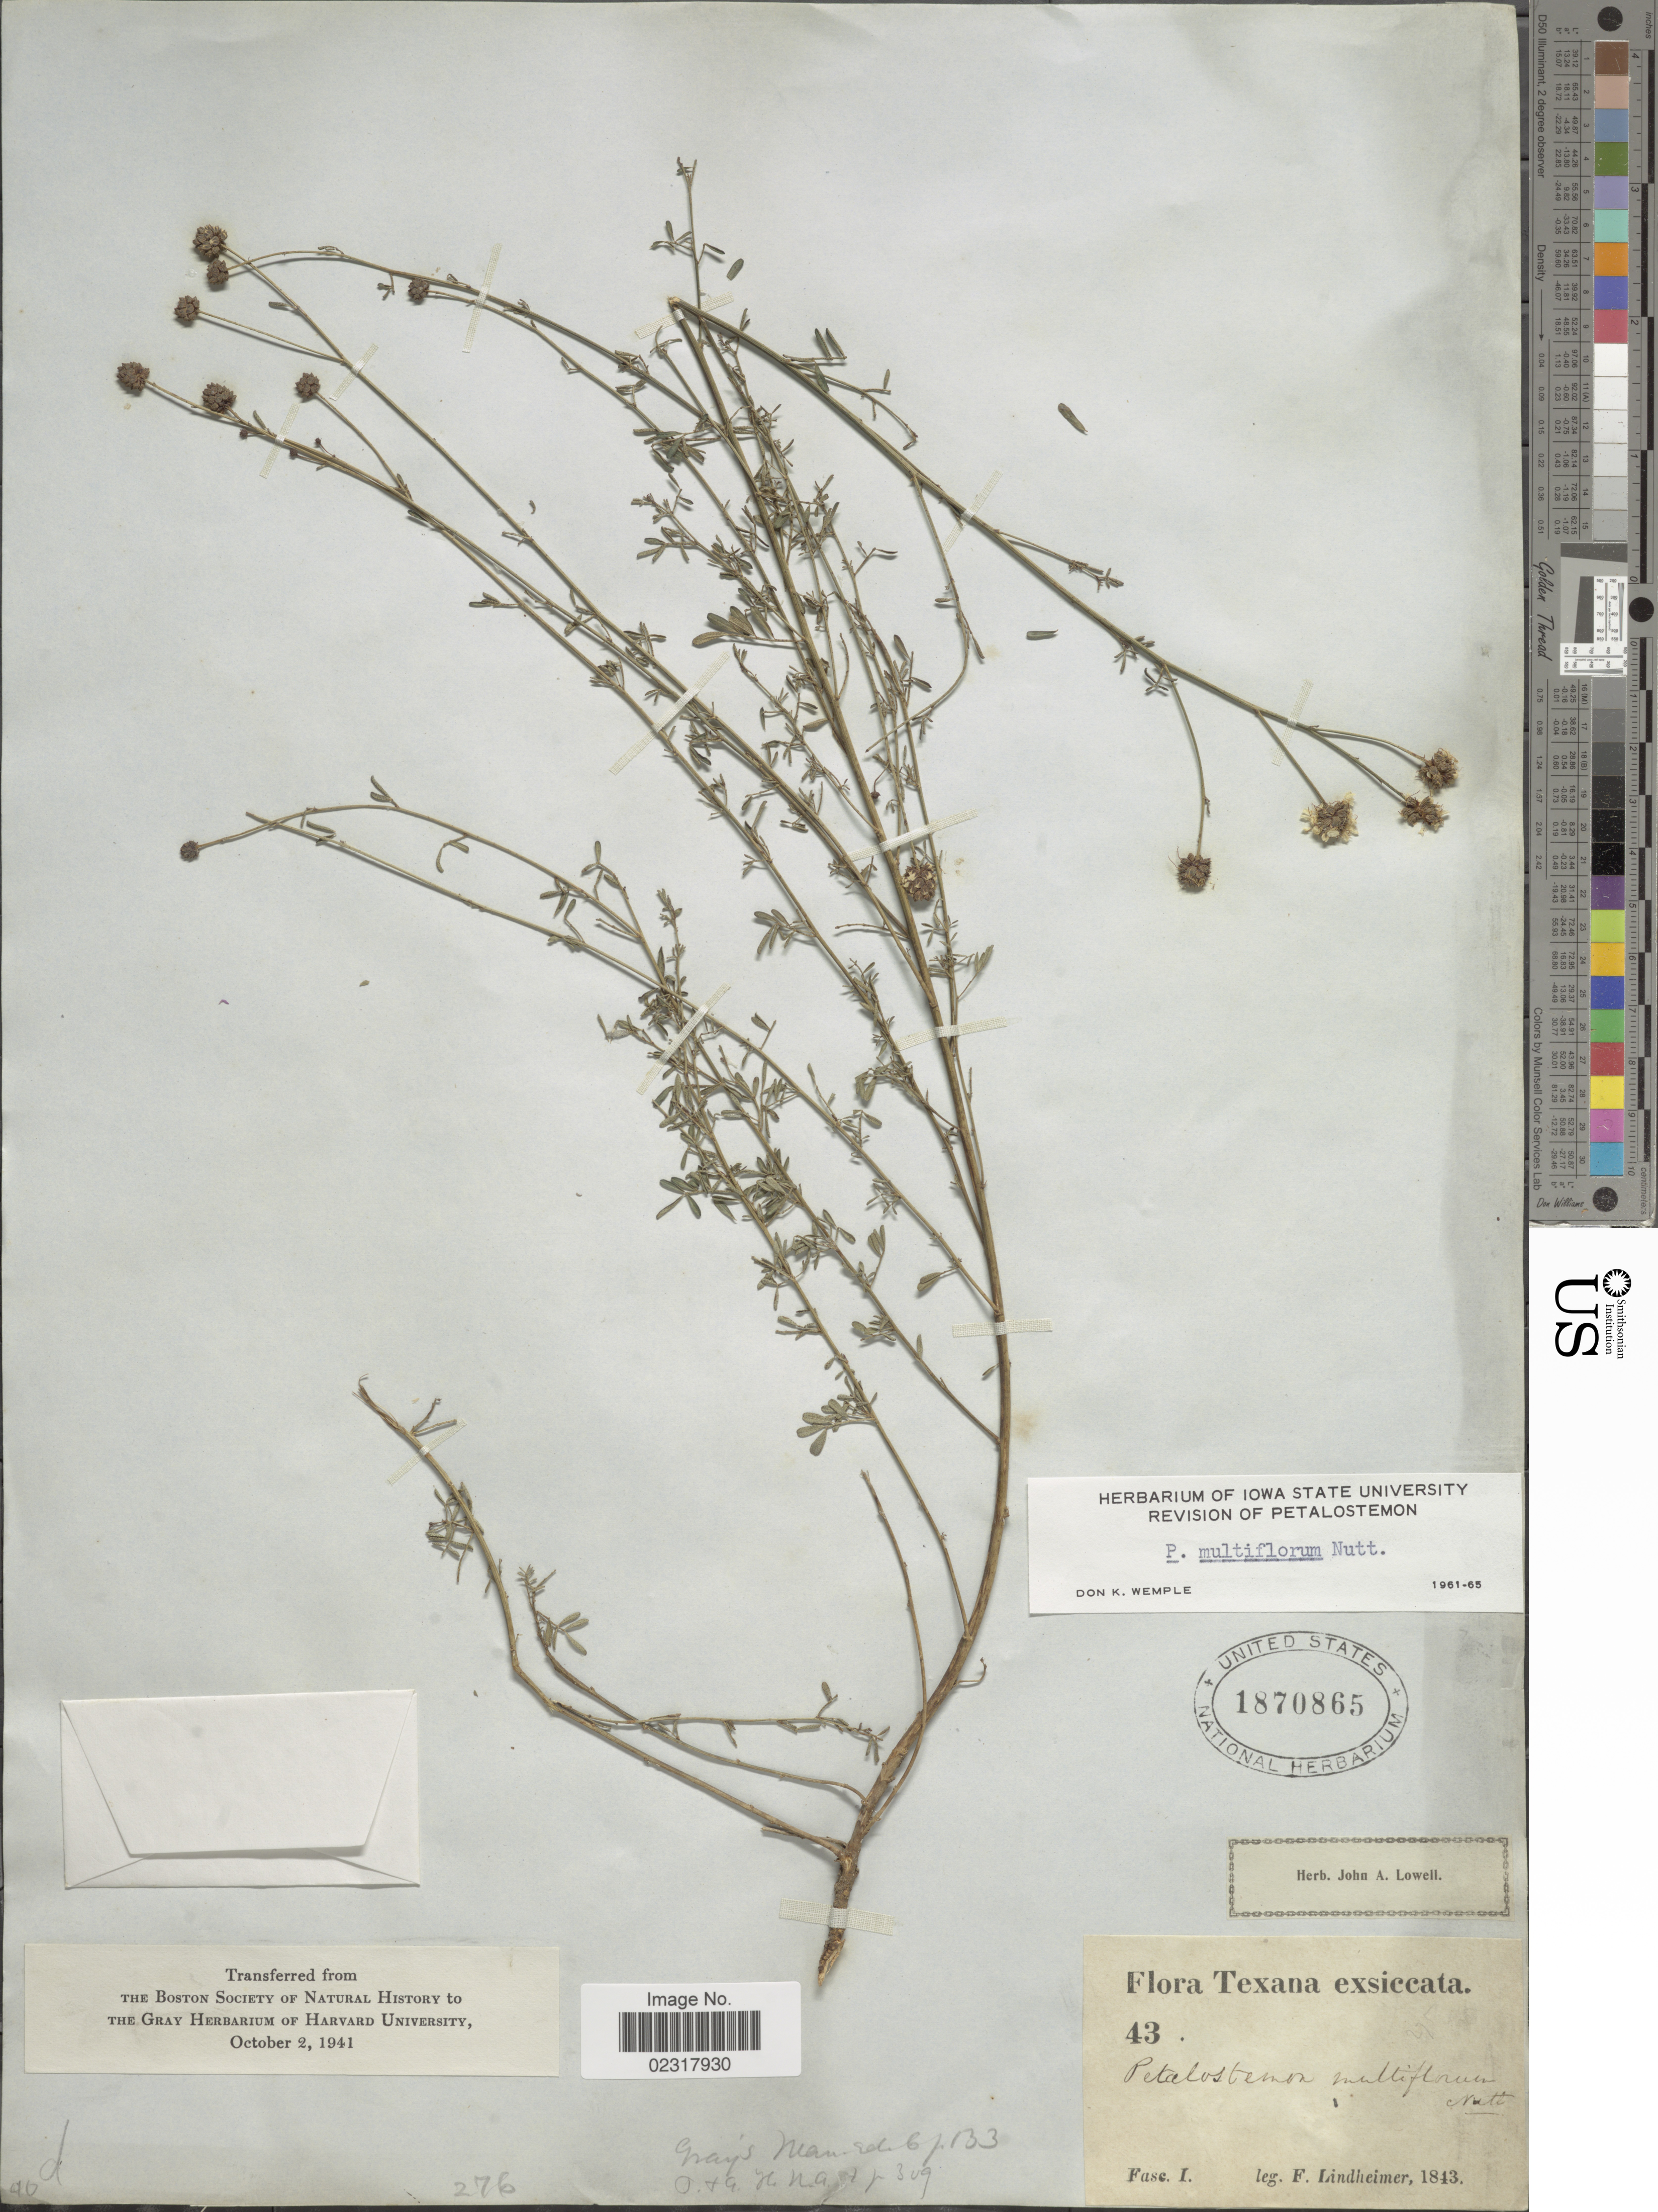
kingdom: Plantae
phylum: Tracheophyta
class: Magnoliopsida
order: Fabales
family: Fabaceae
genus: Dalea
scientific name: Dalea multiflora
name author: (Nutt.) Shinners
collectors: F. Lindheimer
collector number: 43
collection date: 1843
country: United States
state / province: Texas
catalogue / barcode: US 1870865